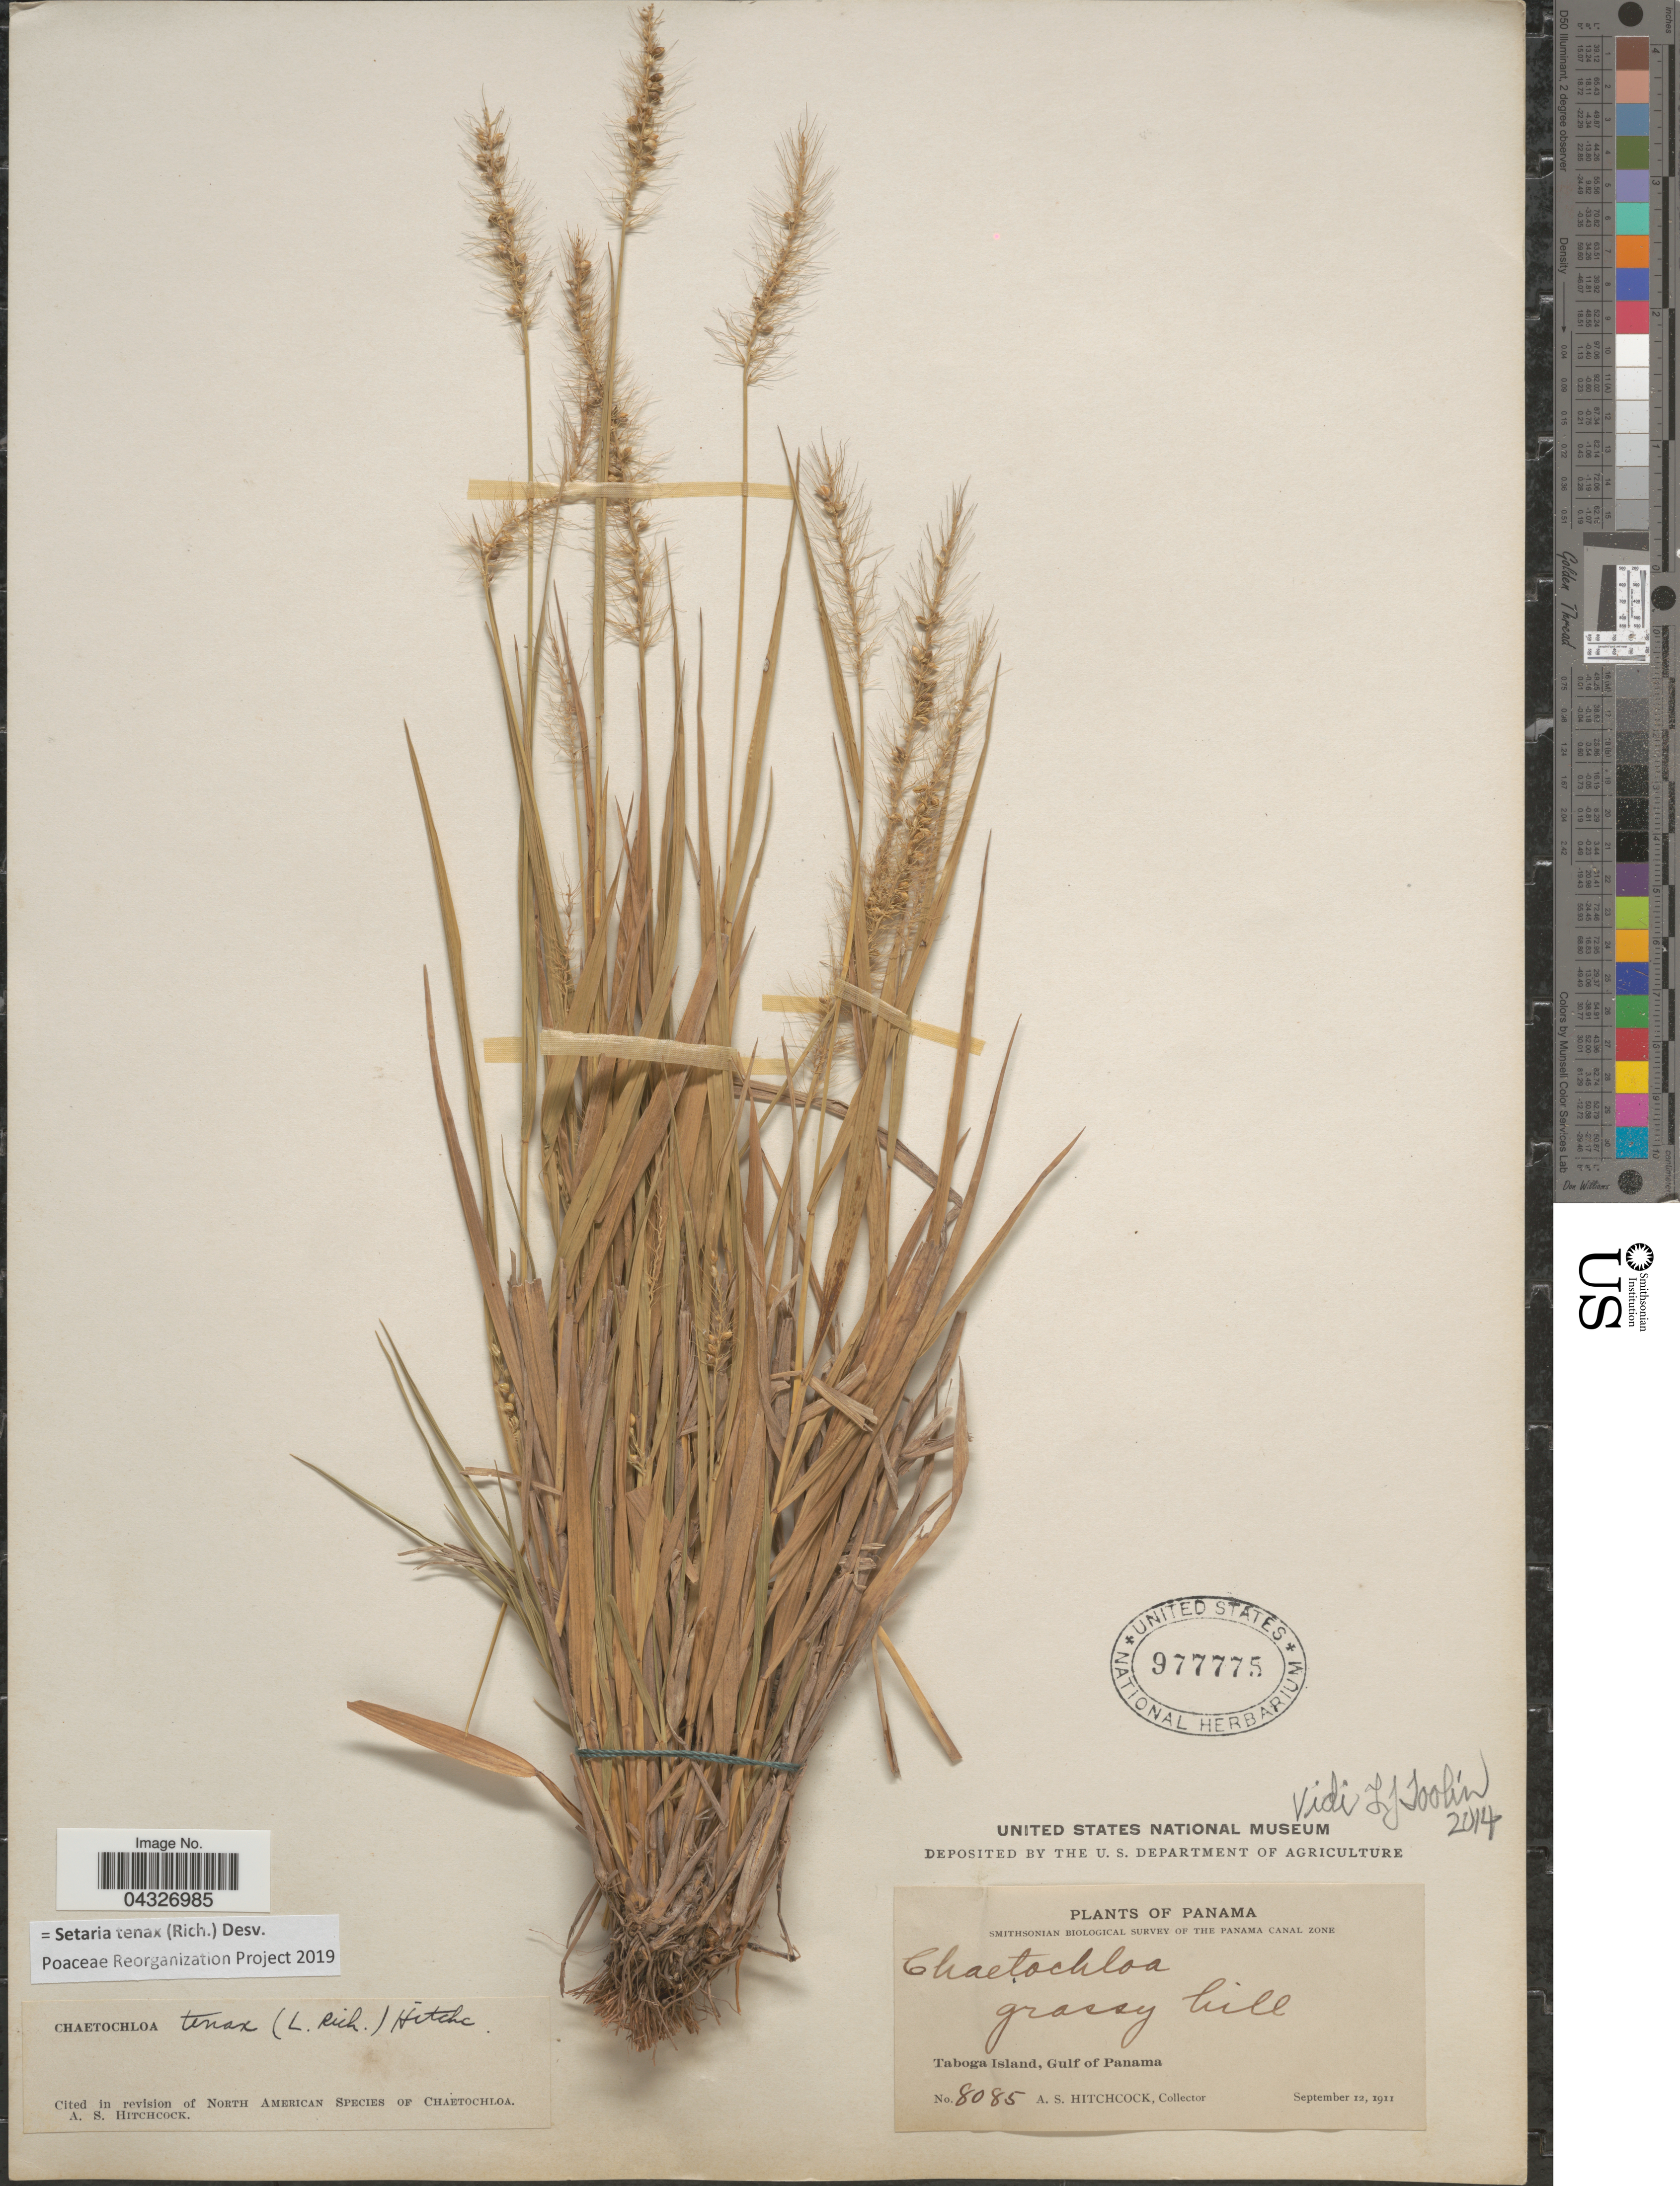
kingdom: Plantae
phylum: Tracheophyta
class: Liliopsida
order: Poales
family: Poaceae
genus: Setaria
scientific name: Setaria tenax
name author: (Rich.) Desv.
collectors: A. S. Hitchcock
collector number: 8085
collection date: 1911-09-12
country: Panama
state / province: Panamá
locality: Smithsonian Biological Survey of the Panama Canal Zone. Taboga Island, Gulf of Panama.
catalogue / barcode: US 977775